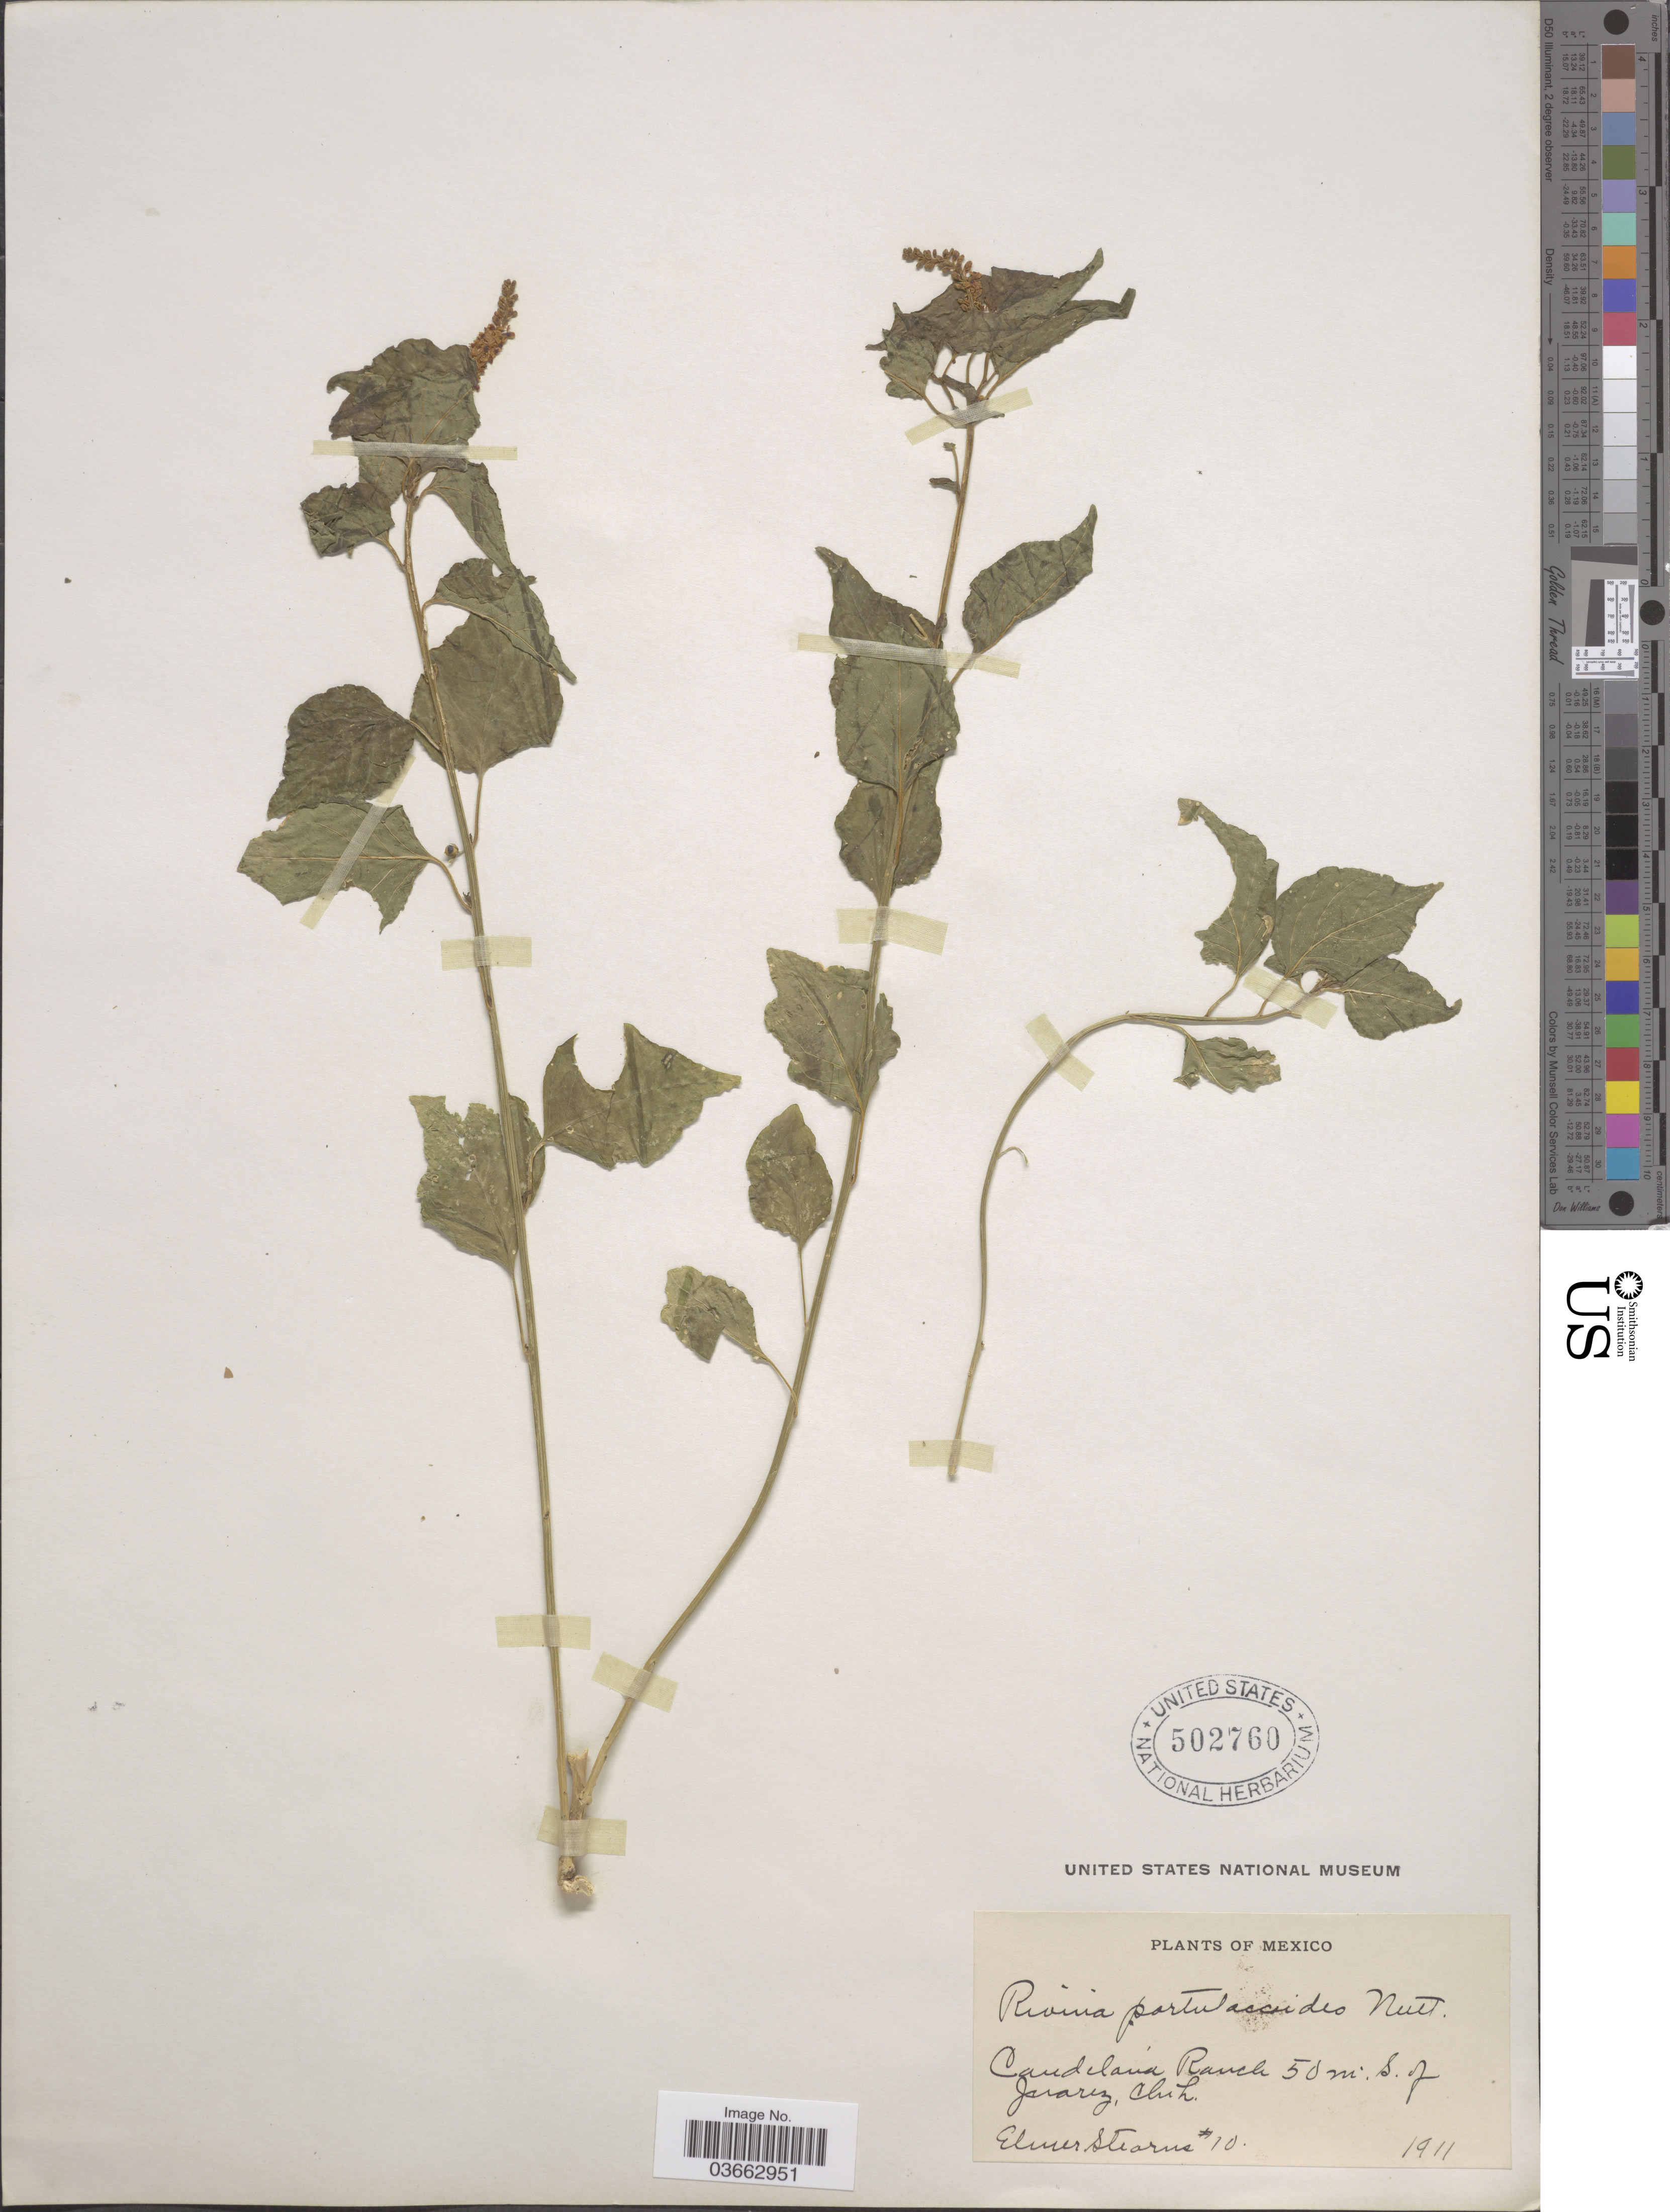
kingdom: Plantae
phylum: Tracheophyta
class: Magnoliopsida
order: Caryophyllales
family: Phytolaccaceae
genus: Rivina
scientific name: Rivina humilis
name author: L.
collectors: E. Stearns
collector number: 10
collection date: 1911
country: Mexico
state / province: Chihuahua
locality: Candelaria Ranch 50 m. S. of Juarez.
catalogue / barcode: US 502760